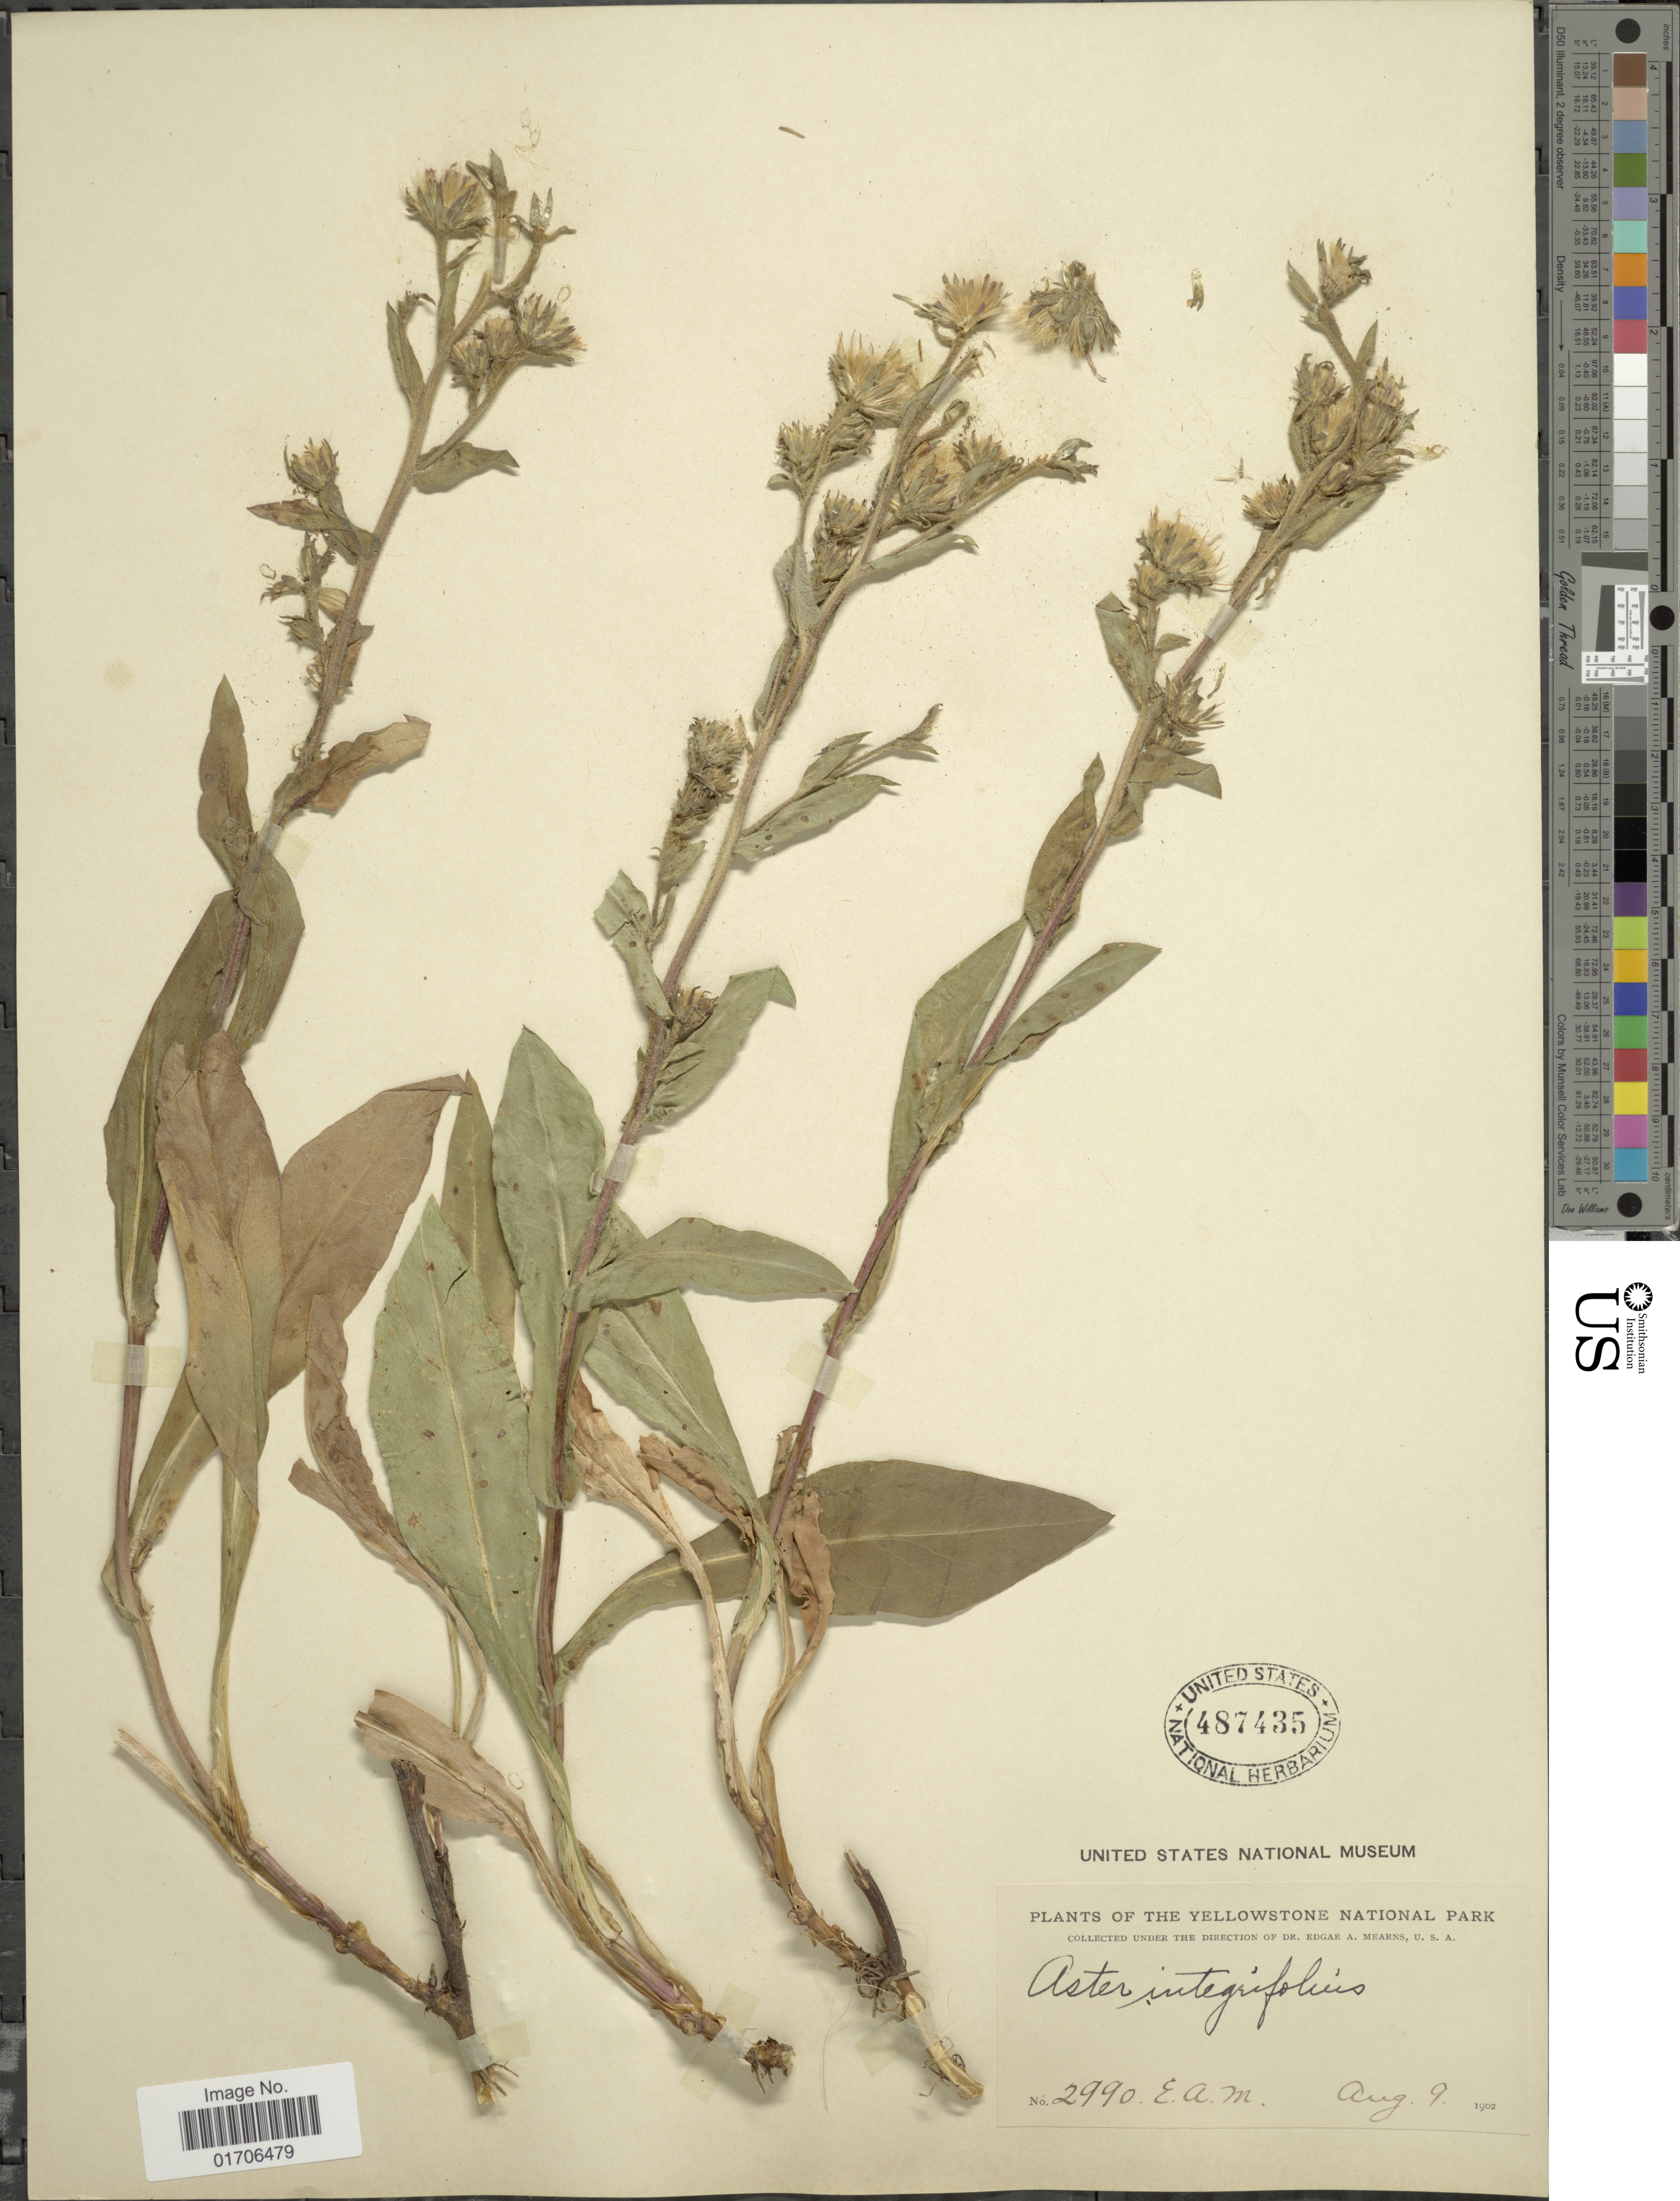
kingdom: Plantae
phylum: Tracheophyta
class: Magnoliopsida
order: Asterales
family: Asteraceae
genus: Eurybia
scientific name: Eurybia integrifolia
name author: (Nutt.) G.L. Nesom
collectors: E. A. Mearns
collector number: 2990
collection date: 1902-08-09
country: United States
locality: Yellowstone National Park.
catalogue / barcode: US 487435